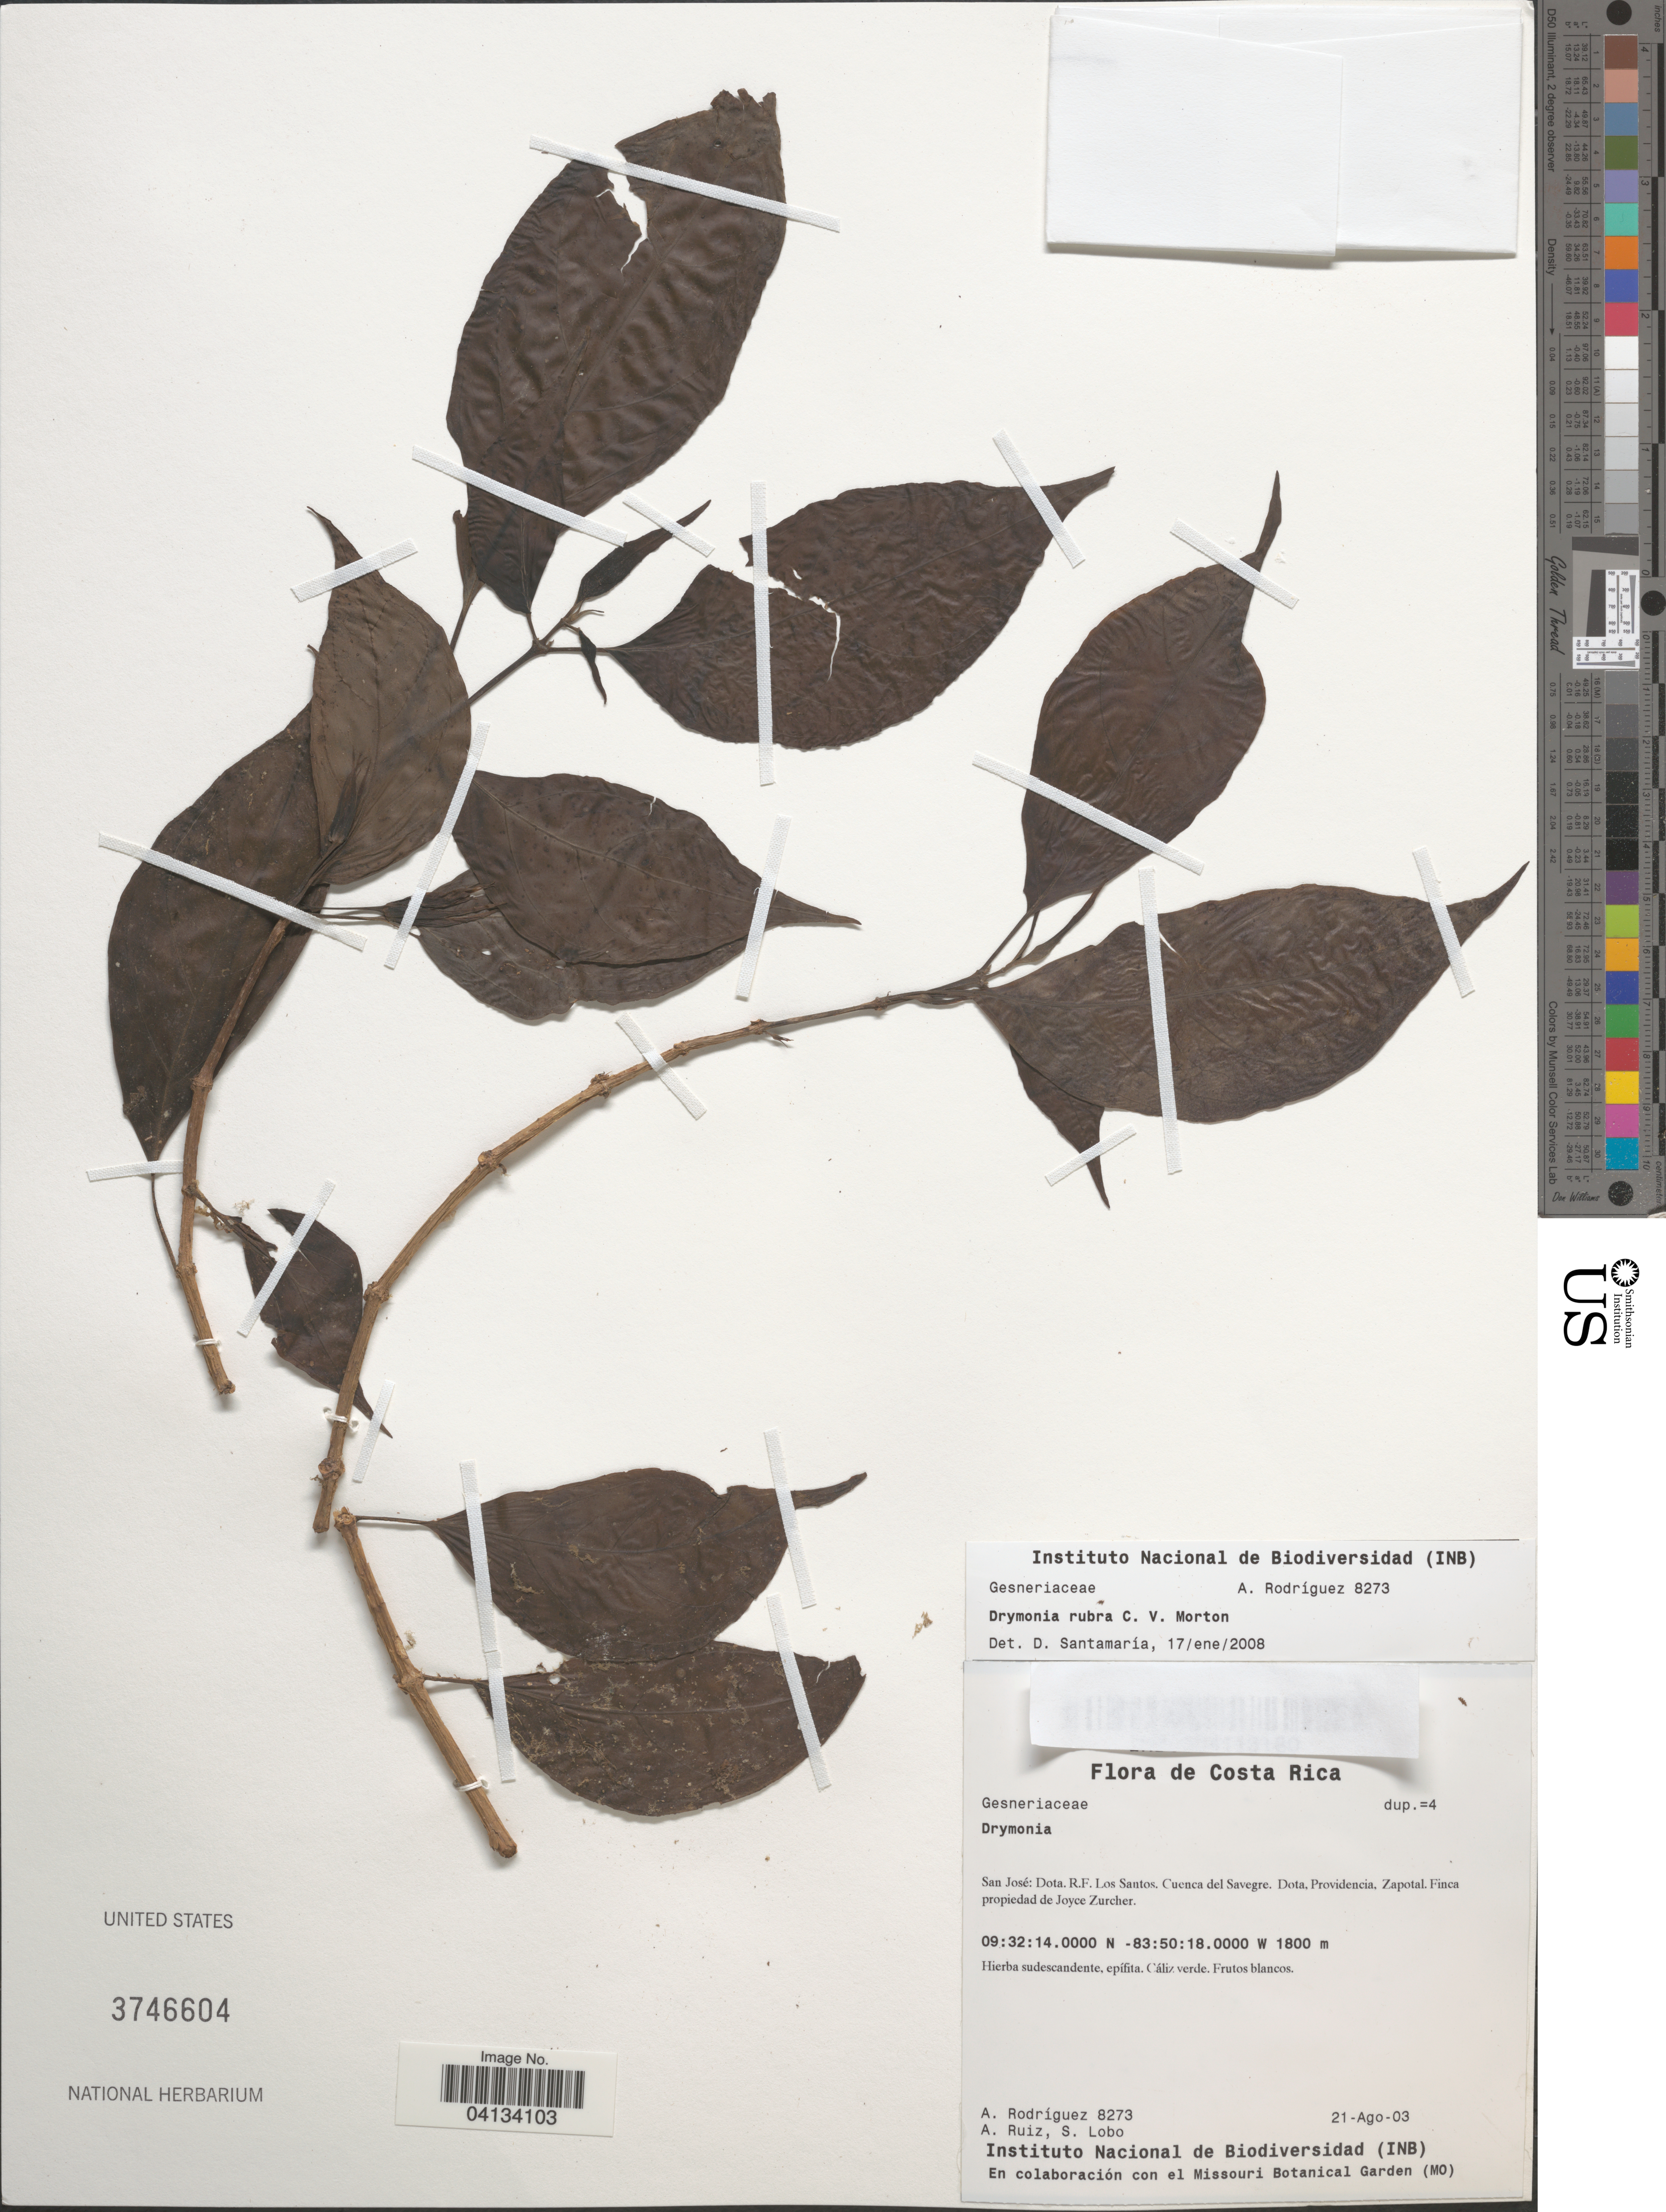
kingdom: Plantae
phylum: Tracheophyta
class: Magnoliopsida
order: Lamiales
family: Gesneriaceae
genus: Drymonia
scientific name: Drymonia rubra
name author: C.V. Morton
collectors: A. Rodríguez, A. Ruiz & S. Lobo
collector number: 8273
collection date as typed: Transcribed d/m/y: 21/8/3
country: Costa Rica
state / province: San José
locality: Dota: R.F. Los Santos. Cuenca del Savegre. Dota, Providencia, Zapotal. Finca propiedad de Joyce Zurcher.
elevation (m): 1800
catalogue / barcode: US 3746604